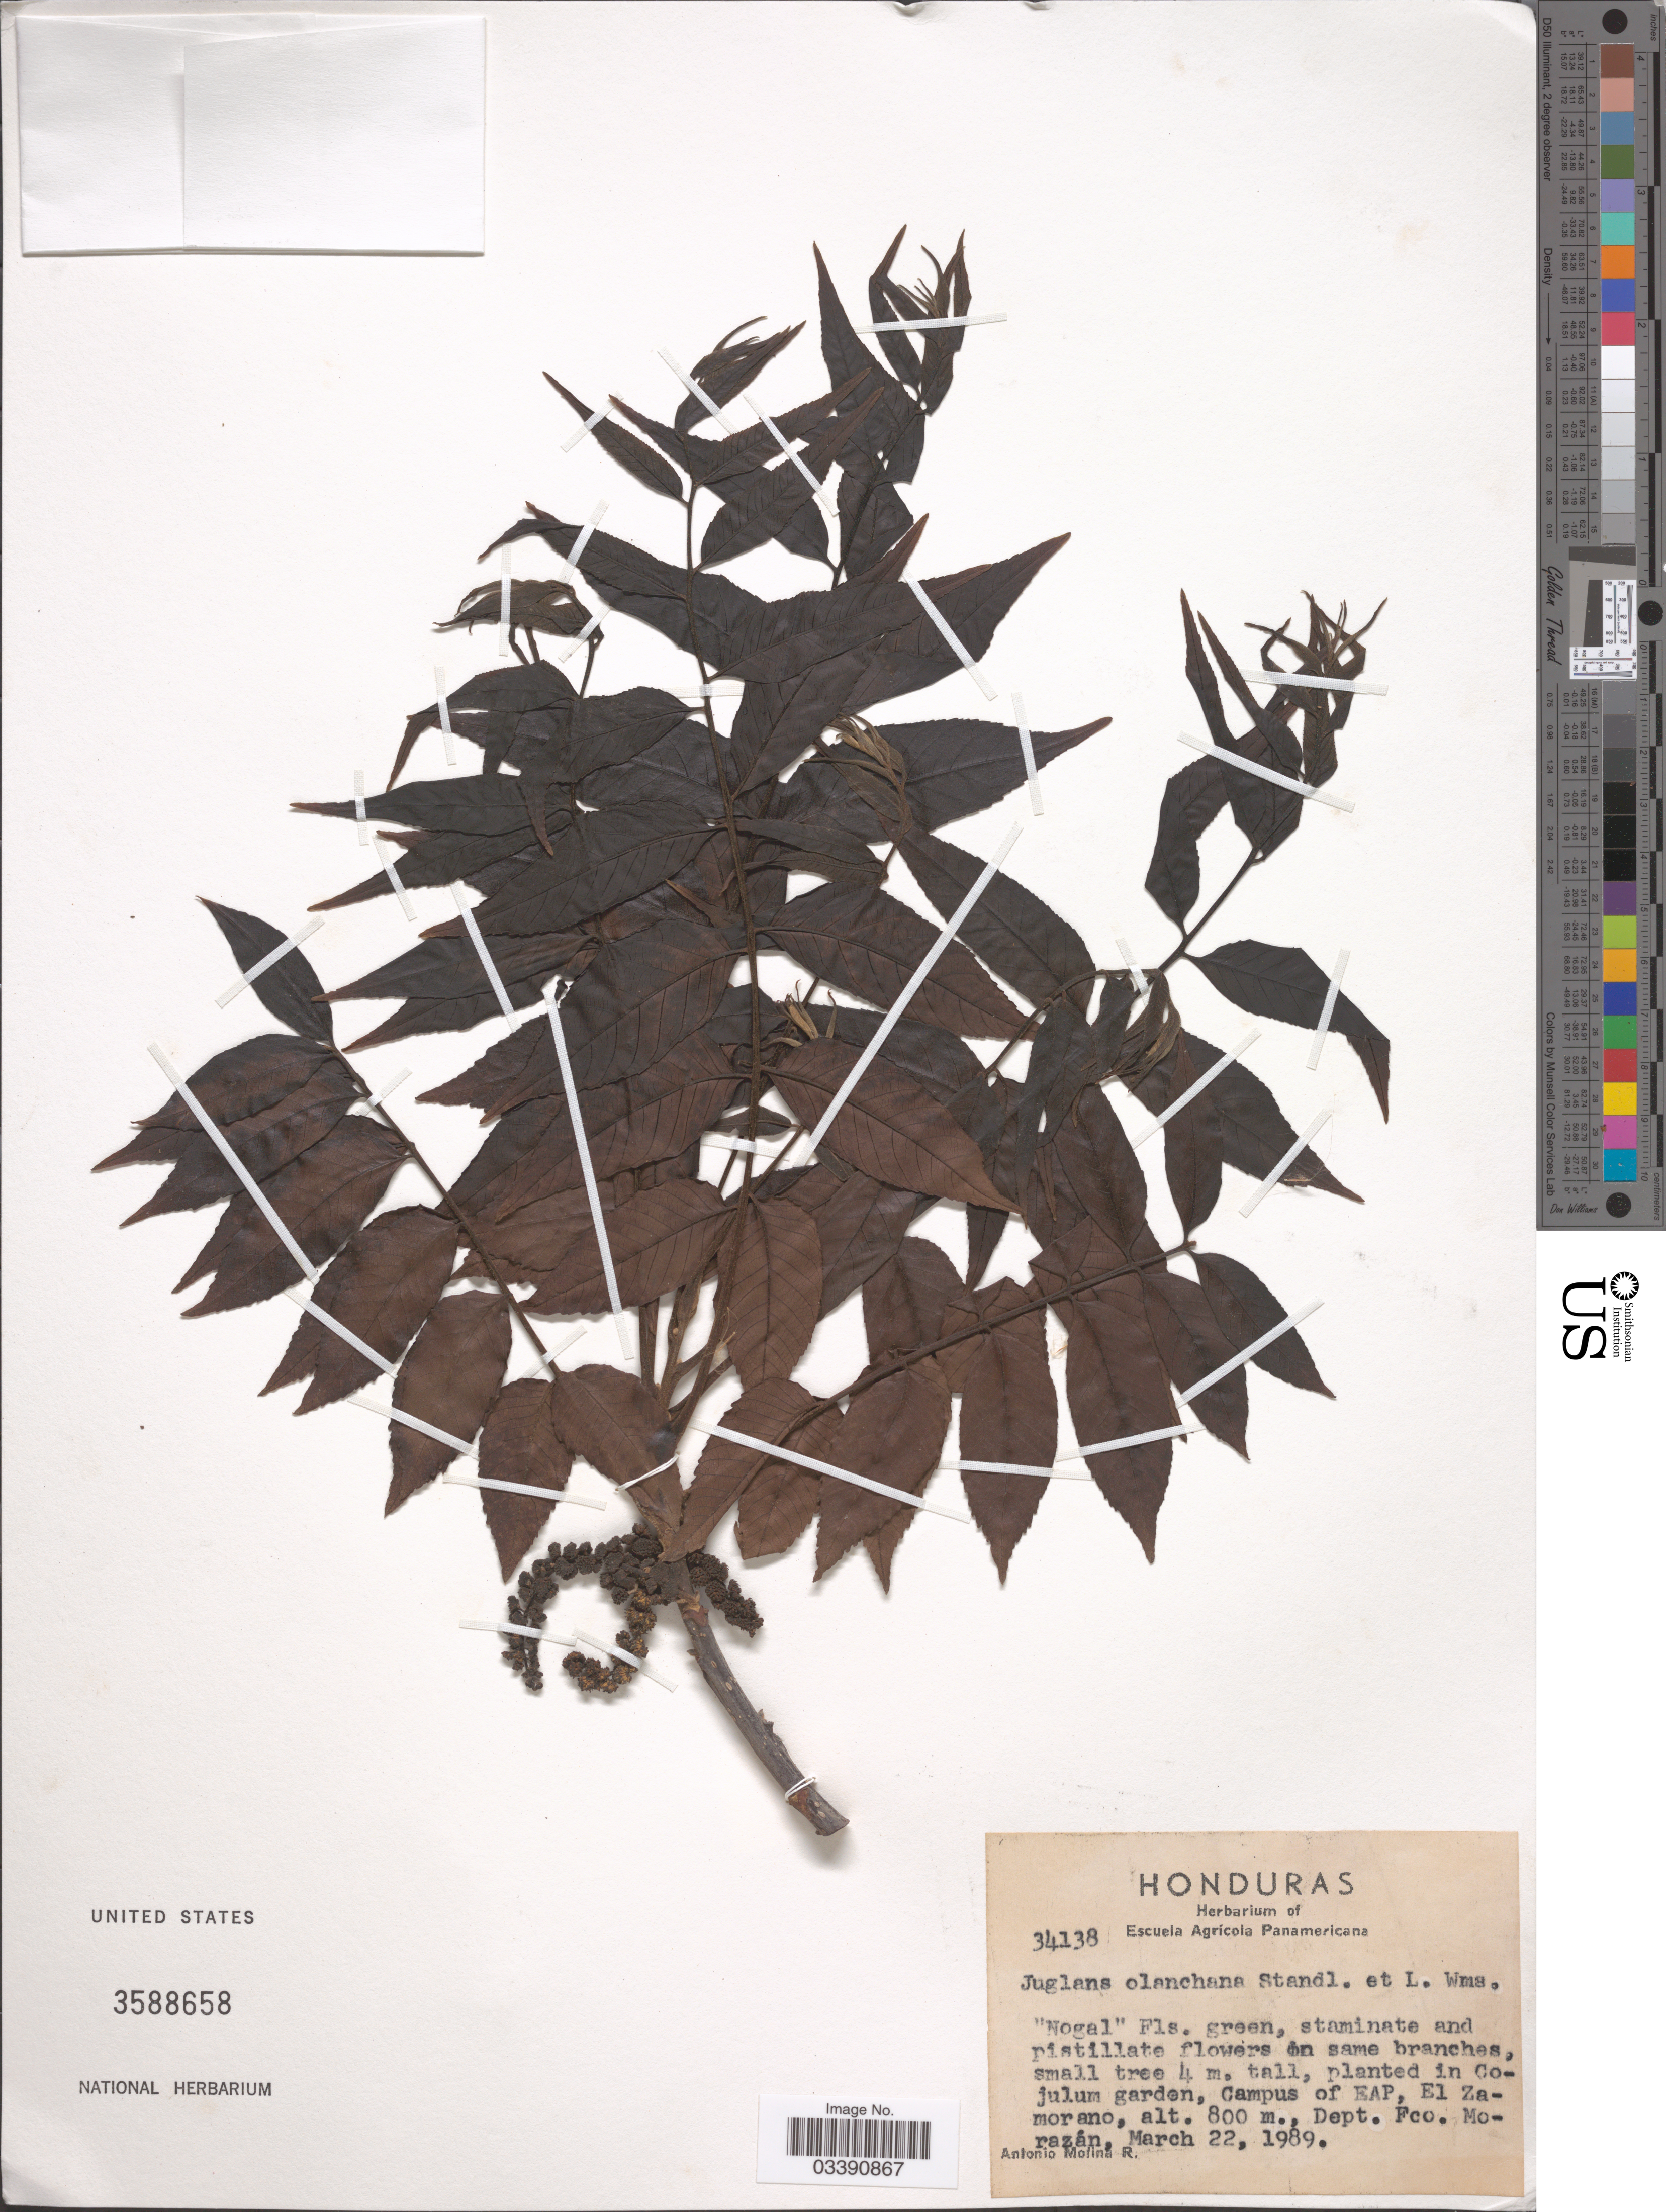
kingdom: Plantae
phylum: Tracheophyta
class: Magnoliopsida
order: Fagales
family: Juglandaceae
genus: Juglans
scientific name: Juglans olanchana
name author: Standl. & L.O. Williams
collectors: A. Molina R.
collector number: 34138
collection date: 1989-03-22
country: Honduras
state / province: Fco. Morazán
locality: Cojulum garden, Campus of EAP, El Zamorano, Dept. Fco. Morazán.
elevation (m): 800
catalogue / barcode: US 3588658